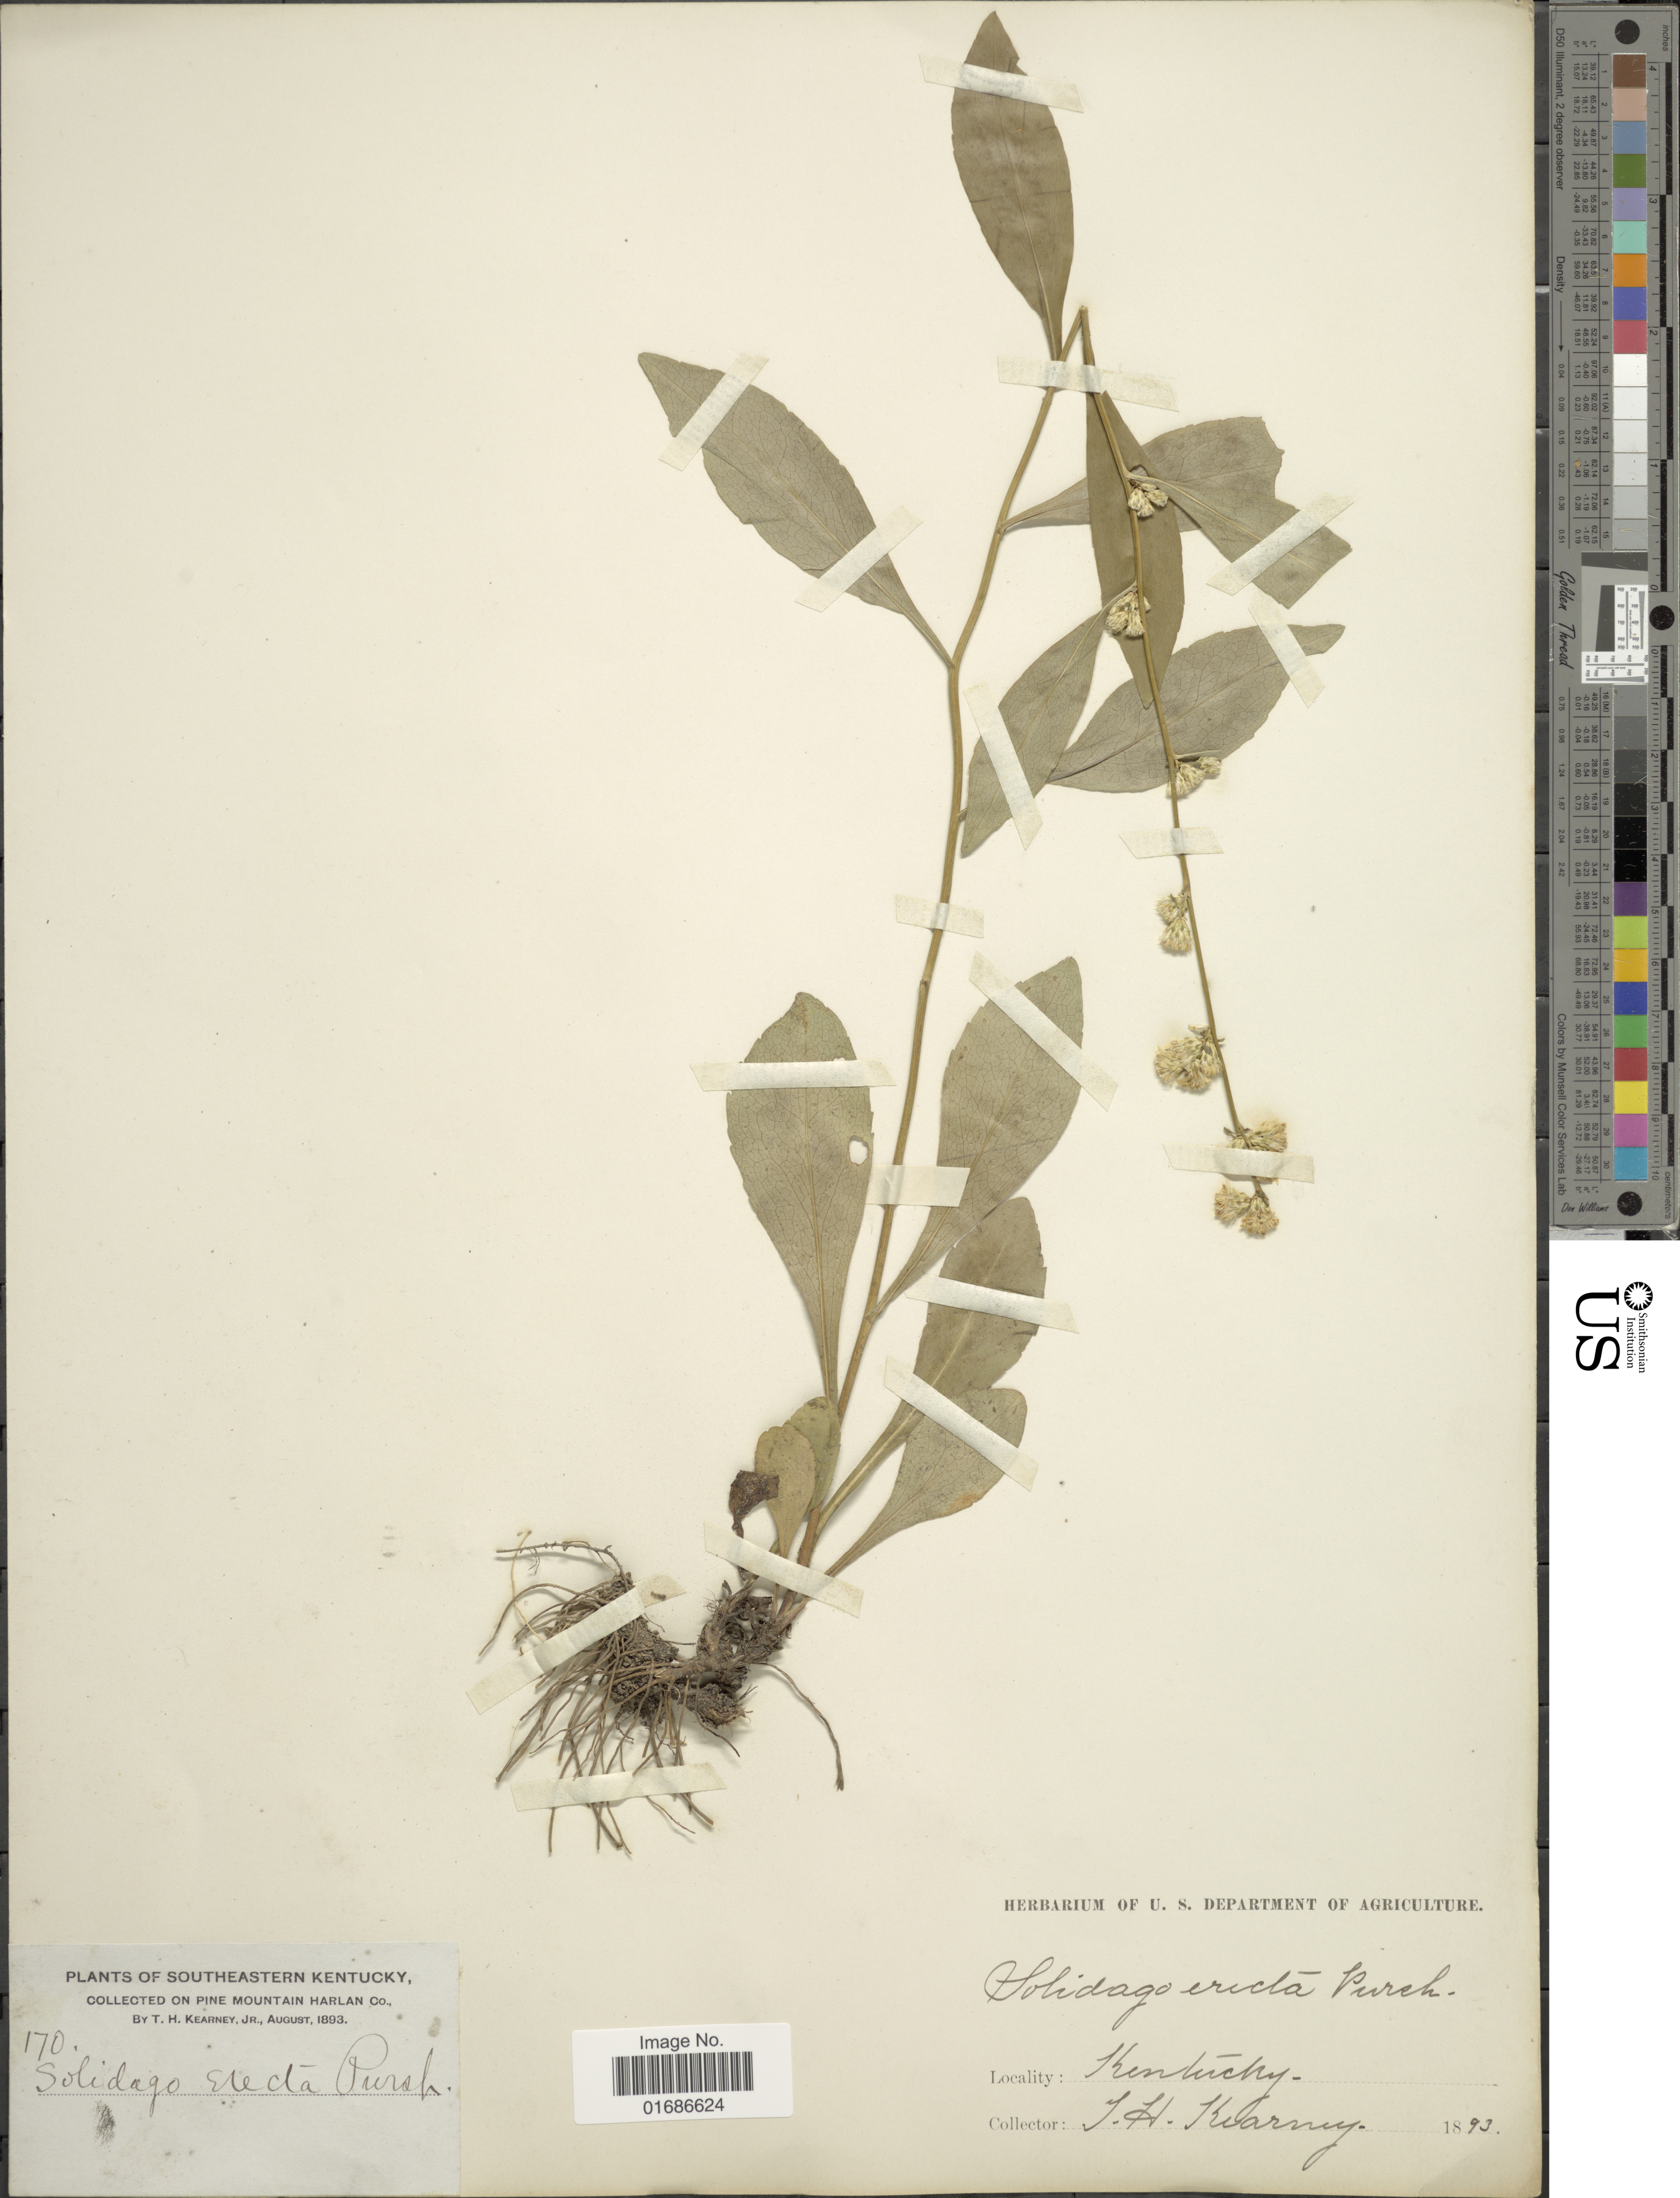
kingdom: Plantae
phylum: Tracheophyta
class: Magnoliopsida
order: Asterales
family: Asteraceae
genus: Solidago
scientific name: Solidago erecta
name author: Pursh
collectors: T. H. Kearney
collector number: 170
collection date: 1893-08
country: United States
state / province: Kentucky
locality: Southeastern Kentucky, On pine Mountain Harlan Co.,